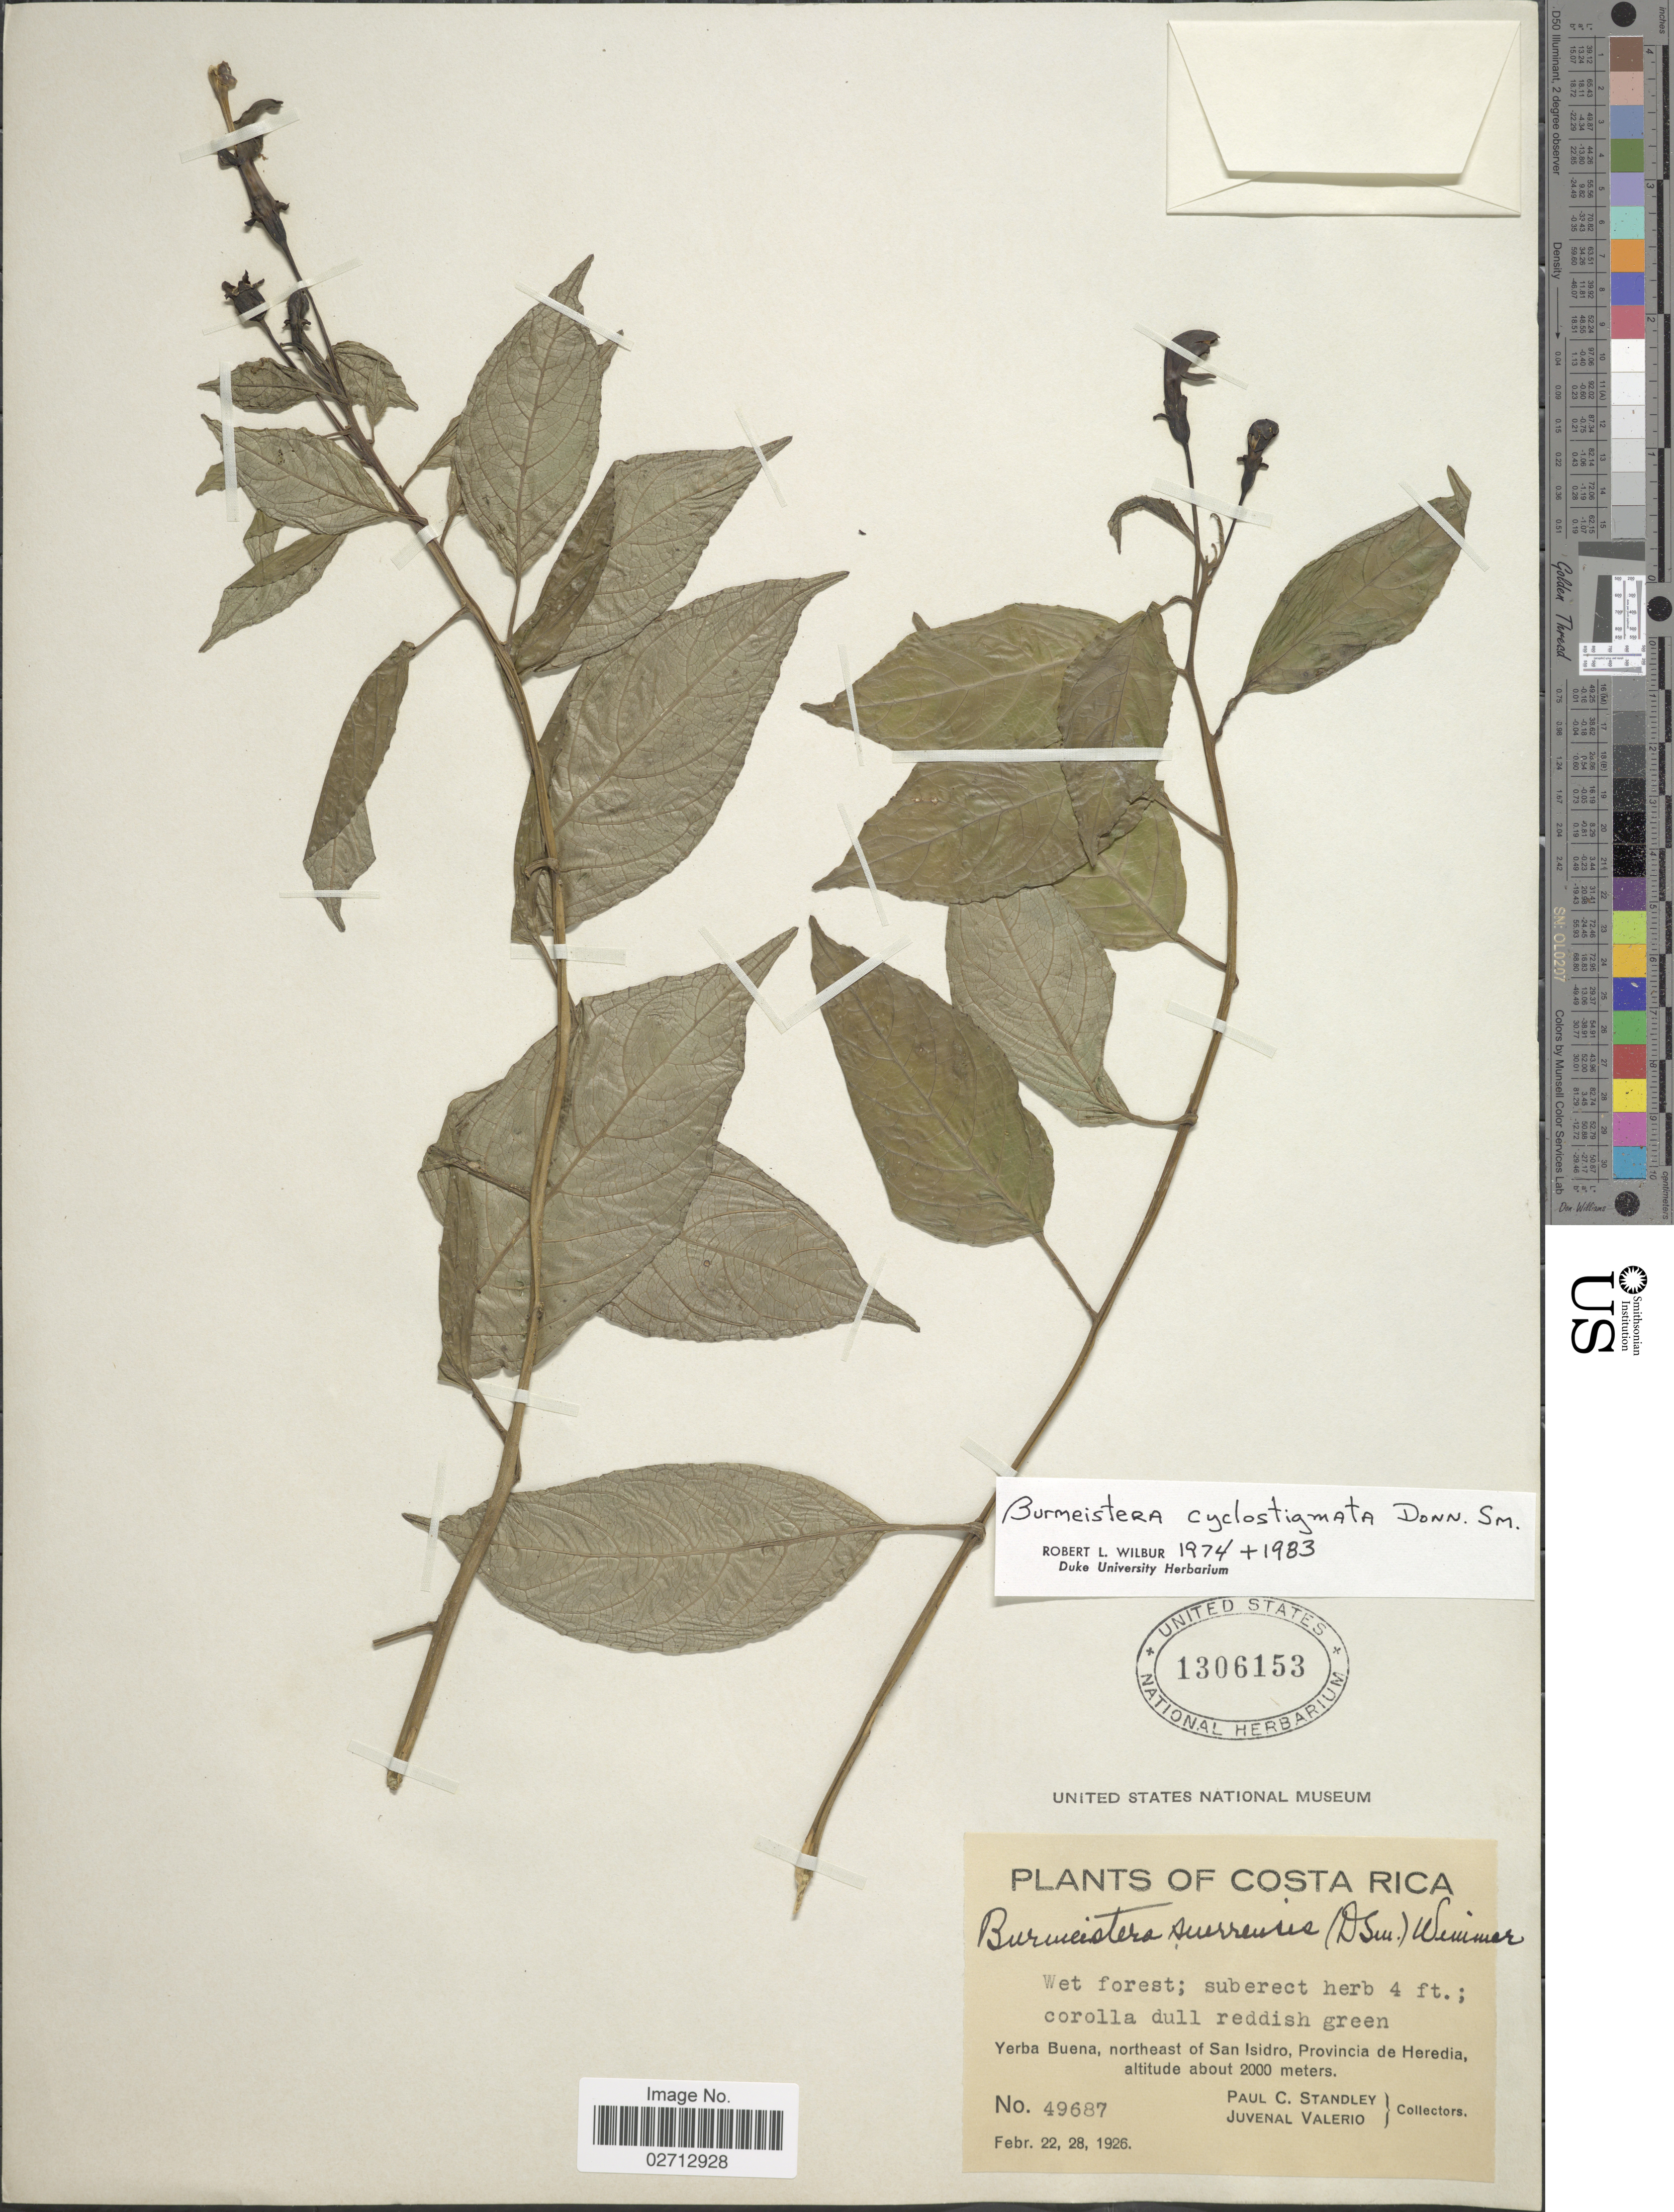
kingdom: Plantae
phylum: Tracheophyta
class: Magnoliopsida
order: Asterales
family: Campanulaceae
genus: Burmeistera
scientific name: Burmeistera cyclostigmata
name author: Donn. Sm.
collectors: P. C. Standley & J. Valerio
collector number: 49687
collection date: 1926-02-22/1926-02-28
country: Costa Rica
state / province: Heredia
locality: Yerba Buena, northeast of San Isidro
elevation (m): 2000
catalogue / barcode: US 1306153